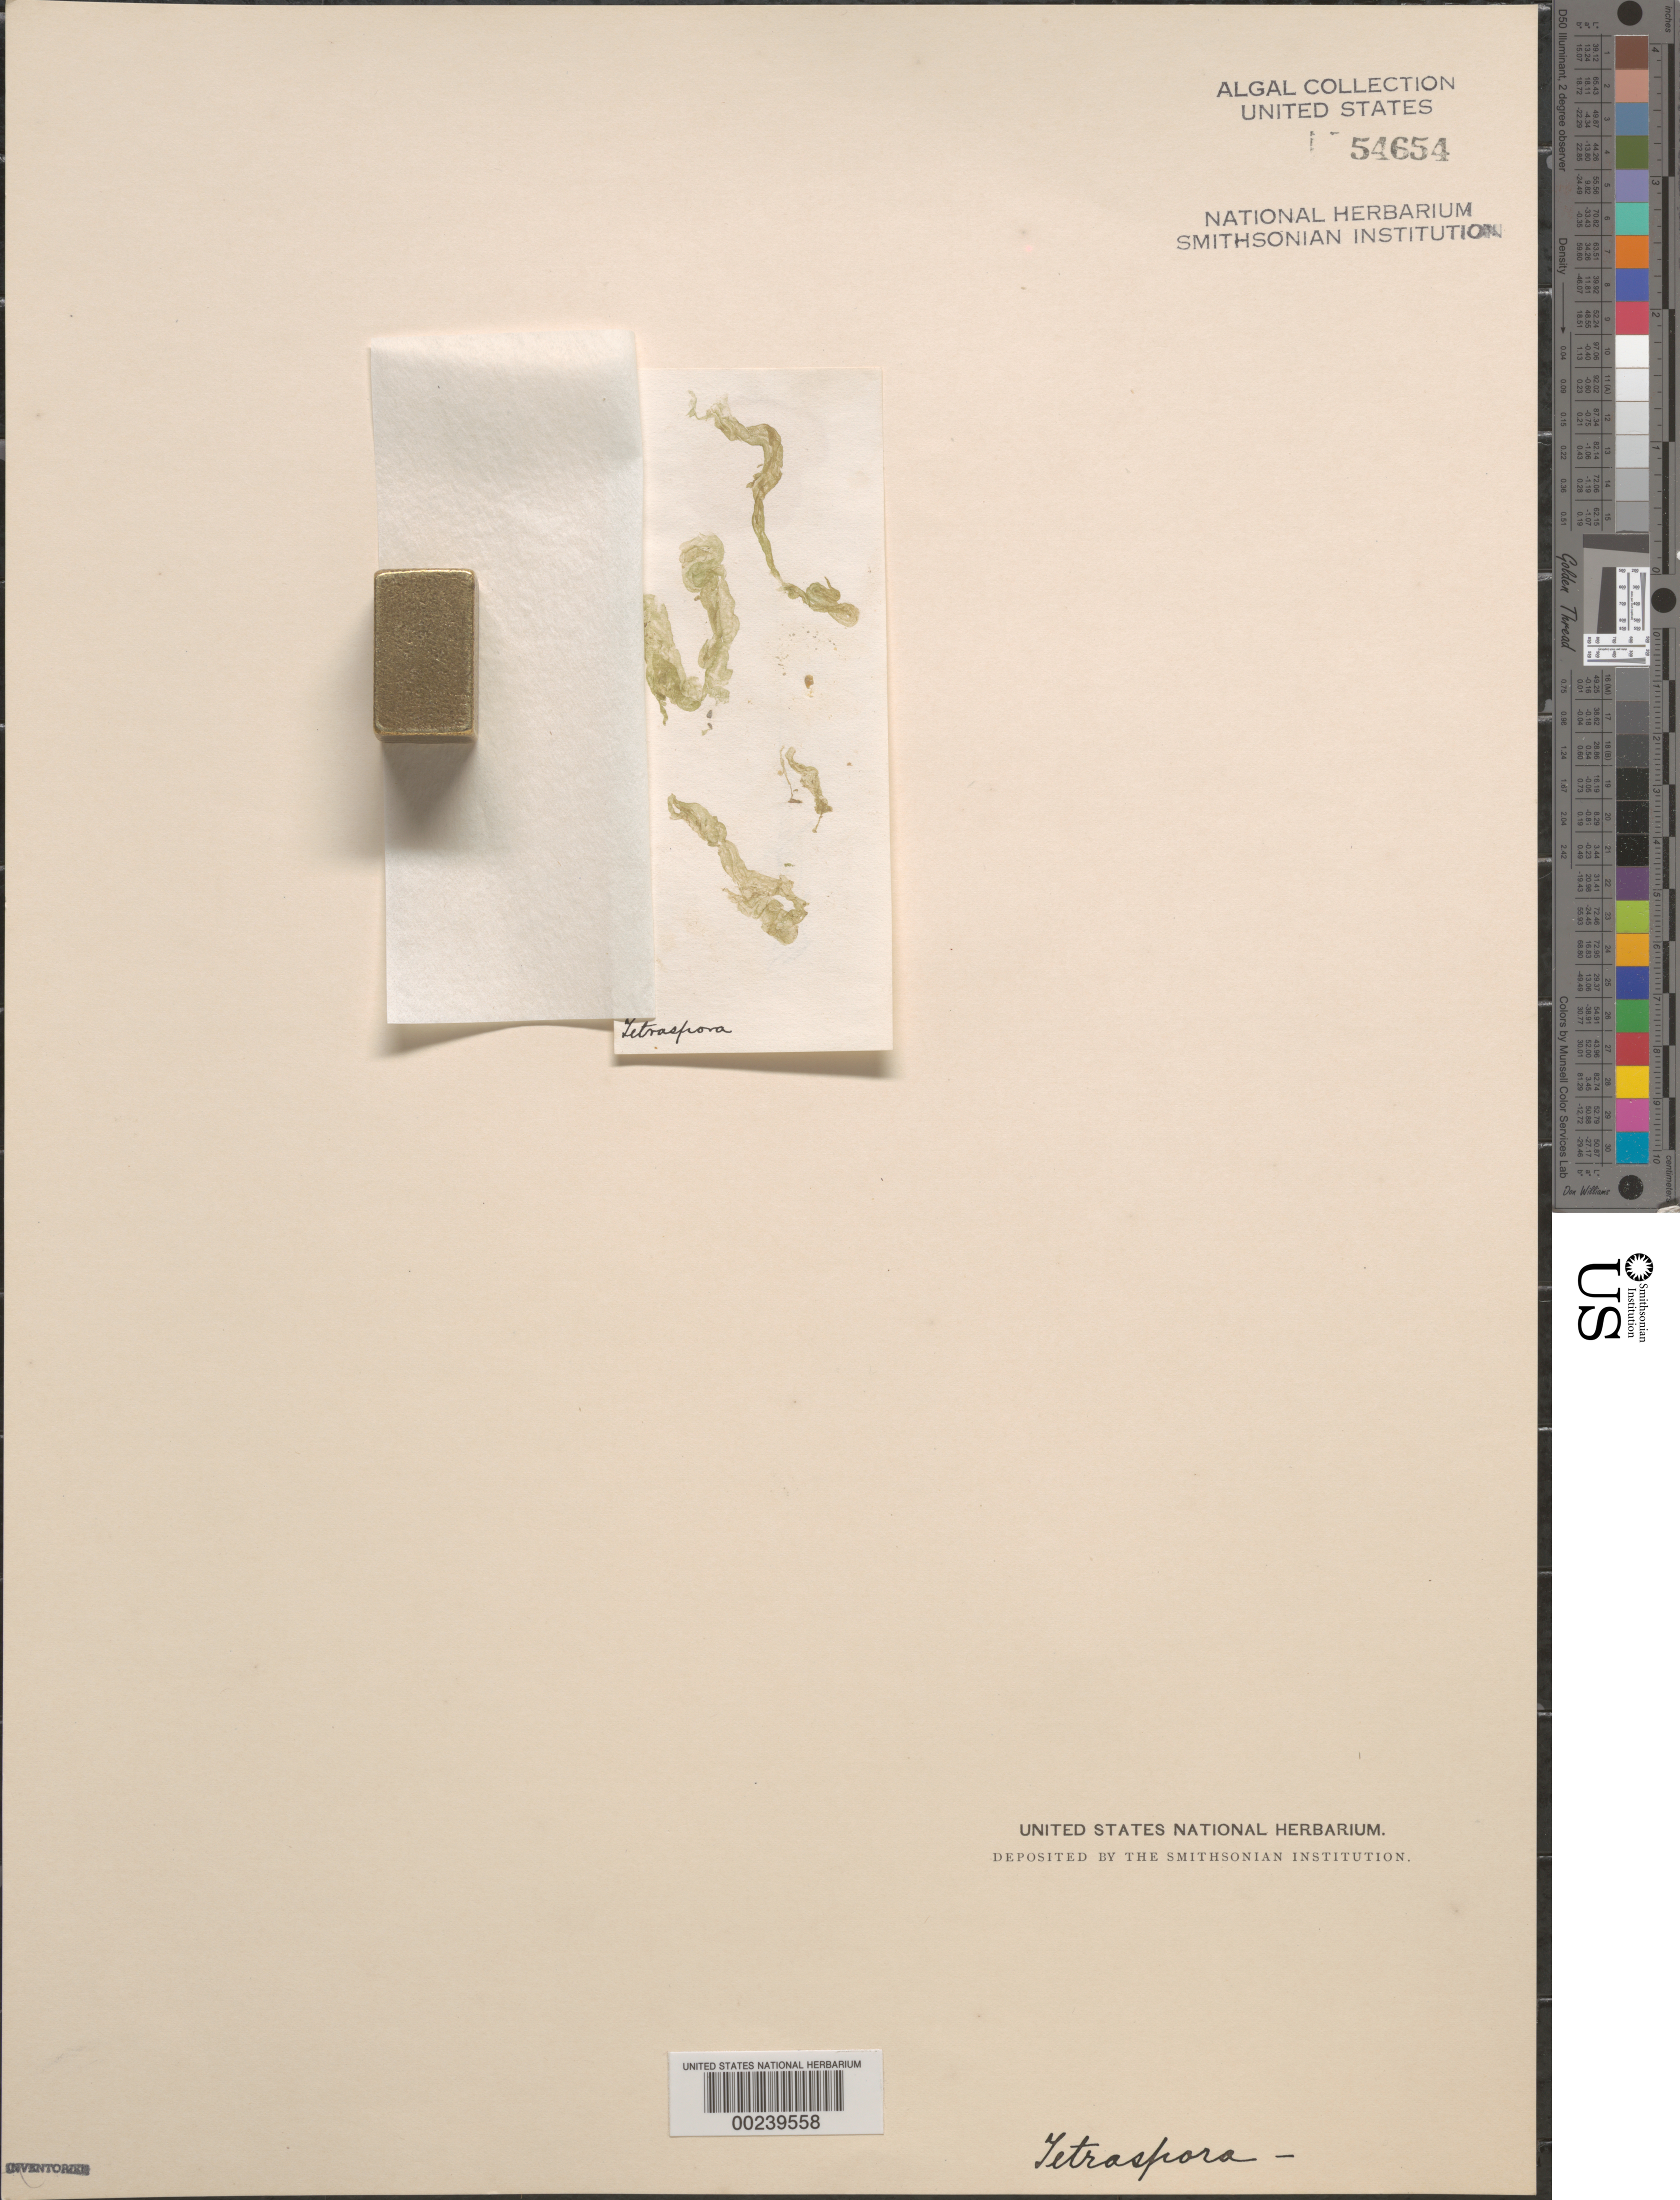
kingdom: Plantae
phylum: Chlorophyta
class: Chlorophyceae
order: Tetrasporales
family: Tetrasporaceae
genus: Tetraspora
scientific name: Tetraspora sp.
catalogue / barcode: US 54654